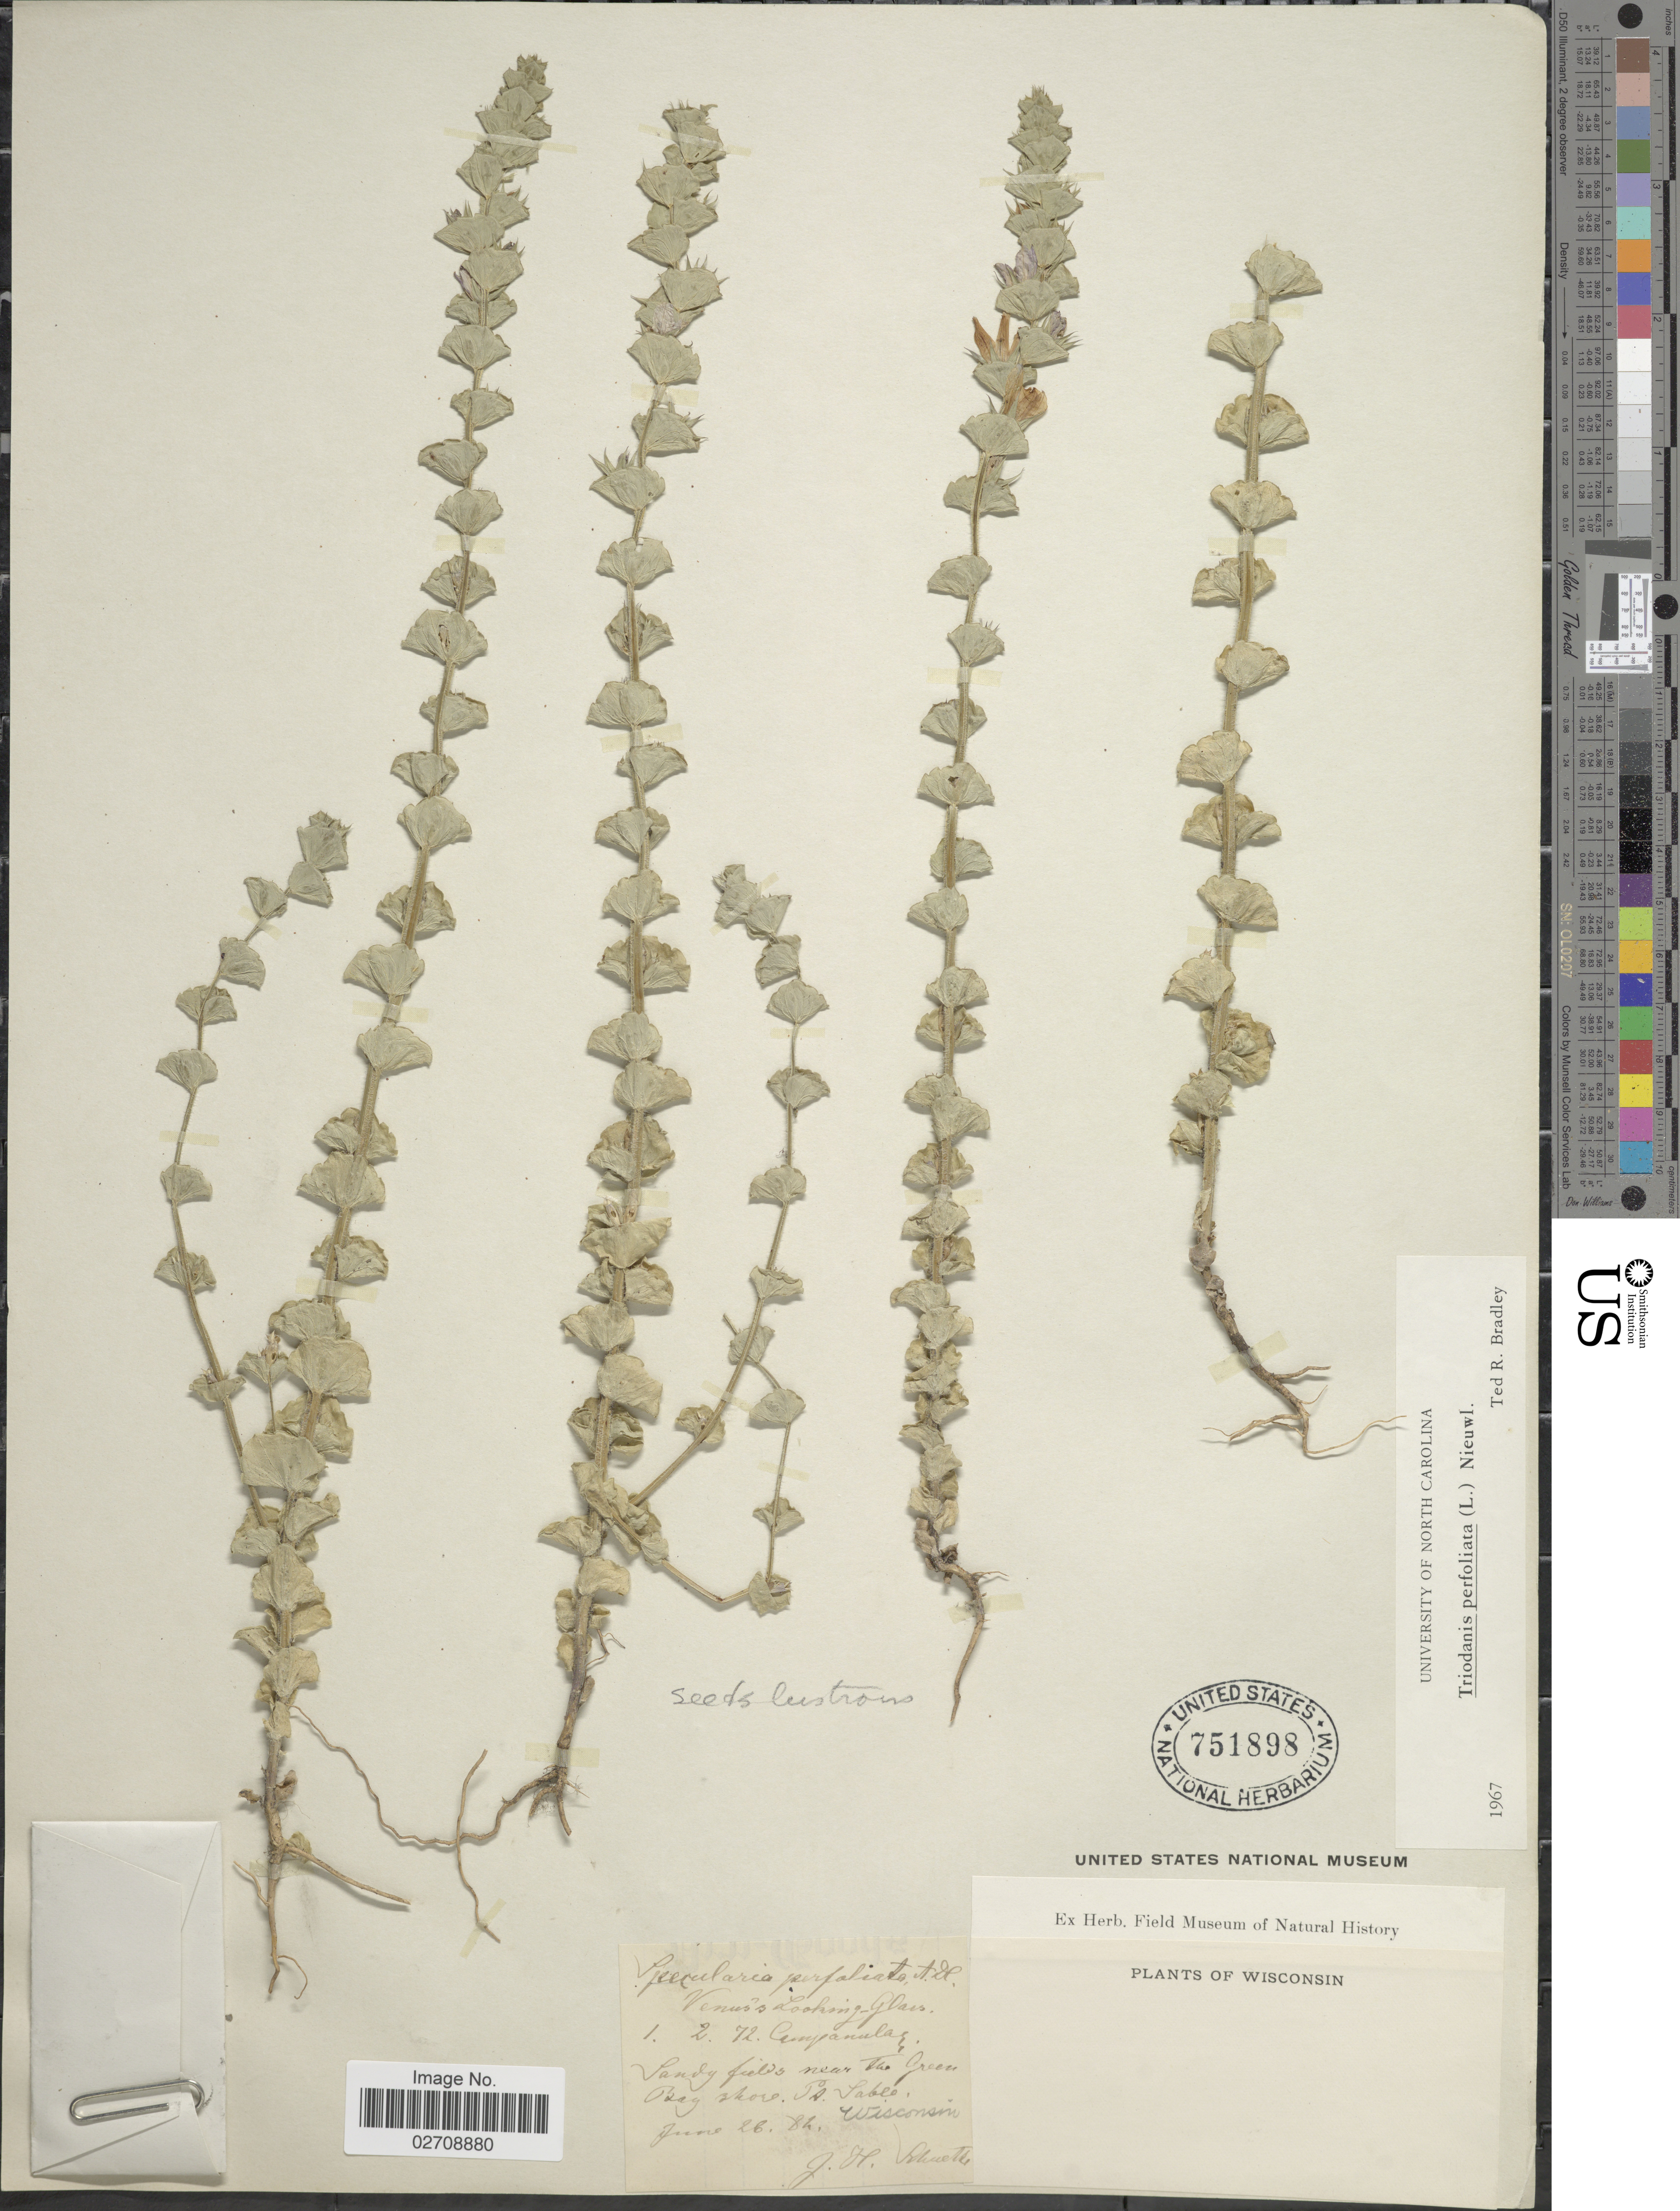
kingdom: Plantae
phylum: Tracheophyta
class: Magnoliopsida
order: Asterales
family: Campanulaceae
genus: Triodanis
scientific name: Triodanis perfoliata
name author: (L.) Nieuwl.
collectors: J. H. Schuette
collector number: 1.2.72.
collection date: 1882-06-26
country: United States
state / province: Wisconsin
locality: Sandy fields near The Green Bay shore.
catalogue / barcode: US 751898